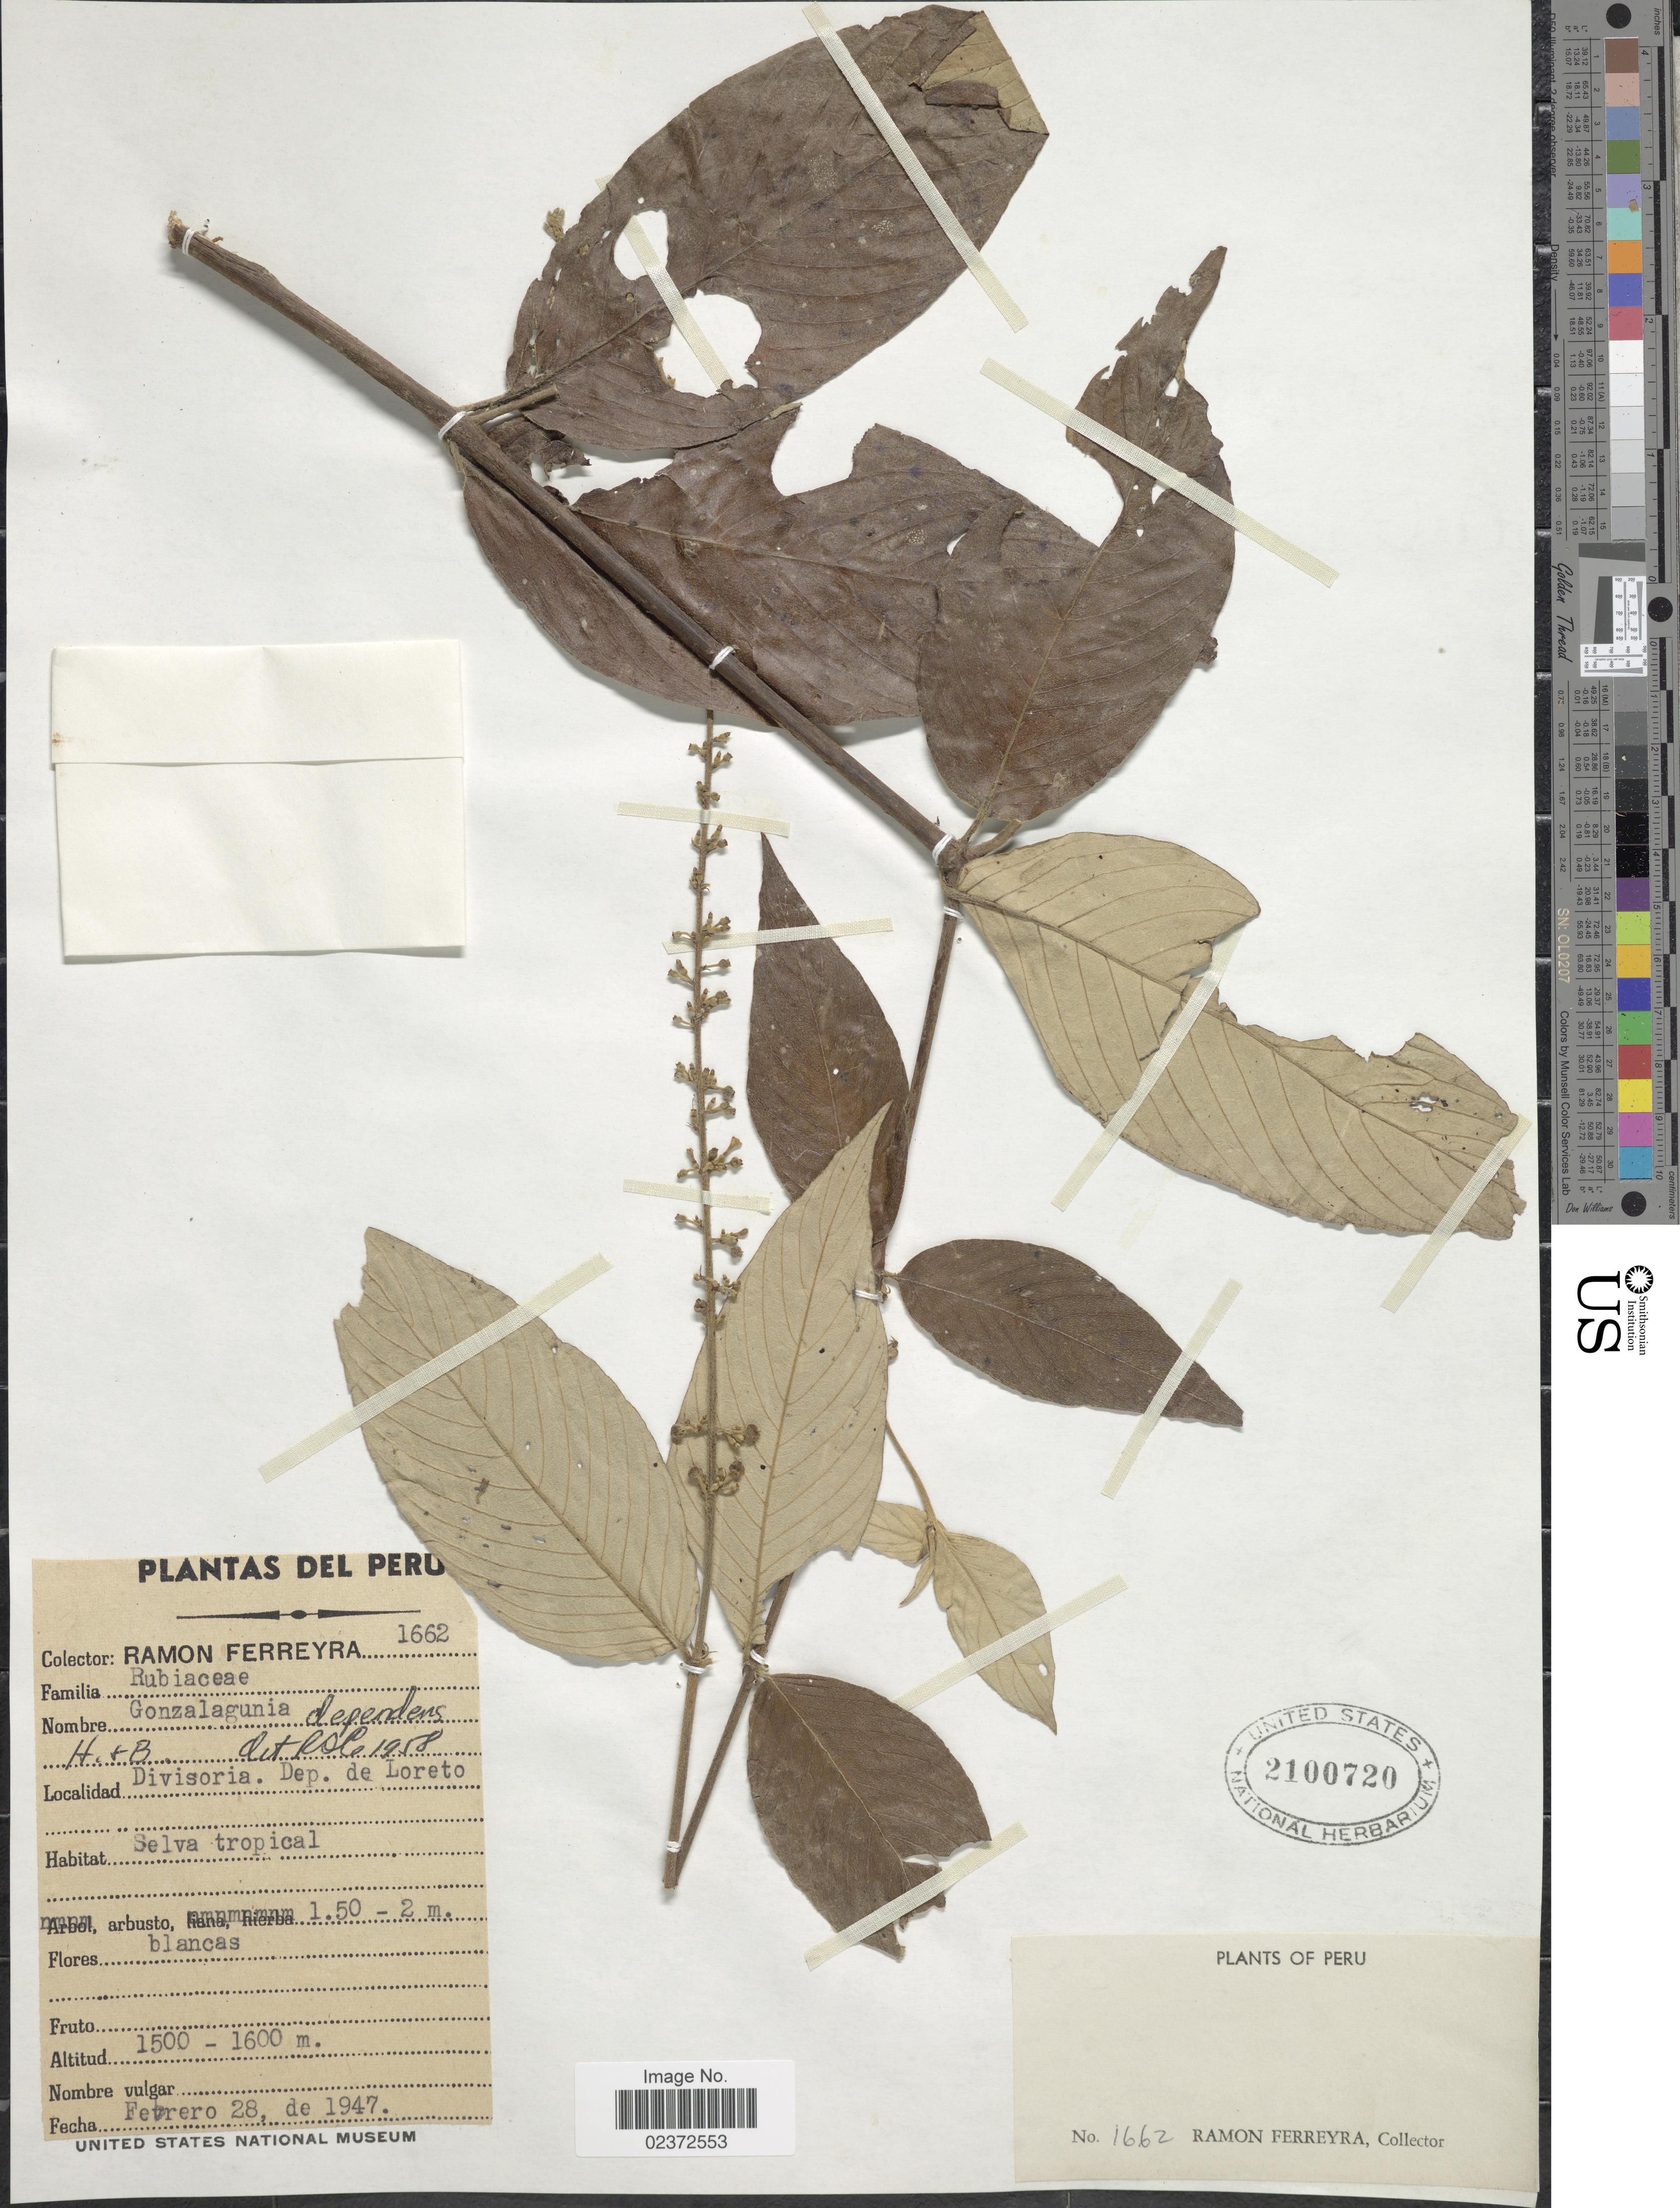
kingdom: Plantae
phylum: Tracheophyta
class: Magnoliopsida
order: Gentianales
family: Rubiaceae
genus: Gonzalagunia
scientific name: Gonzalagunia dependens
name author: Ruiz & Pav.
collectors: R. A. Ferreyra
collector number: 1662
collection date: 1947-02-28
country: Peru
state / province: Loreto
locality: Divisoria Dep de Loreto, Selva tropical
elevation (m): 1500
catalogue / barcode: US 2100720